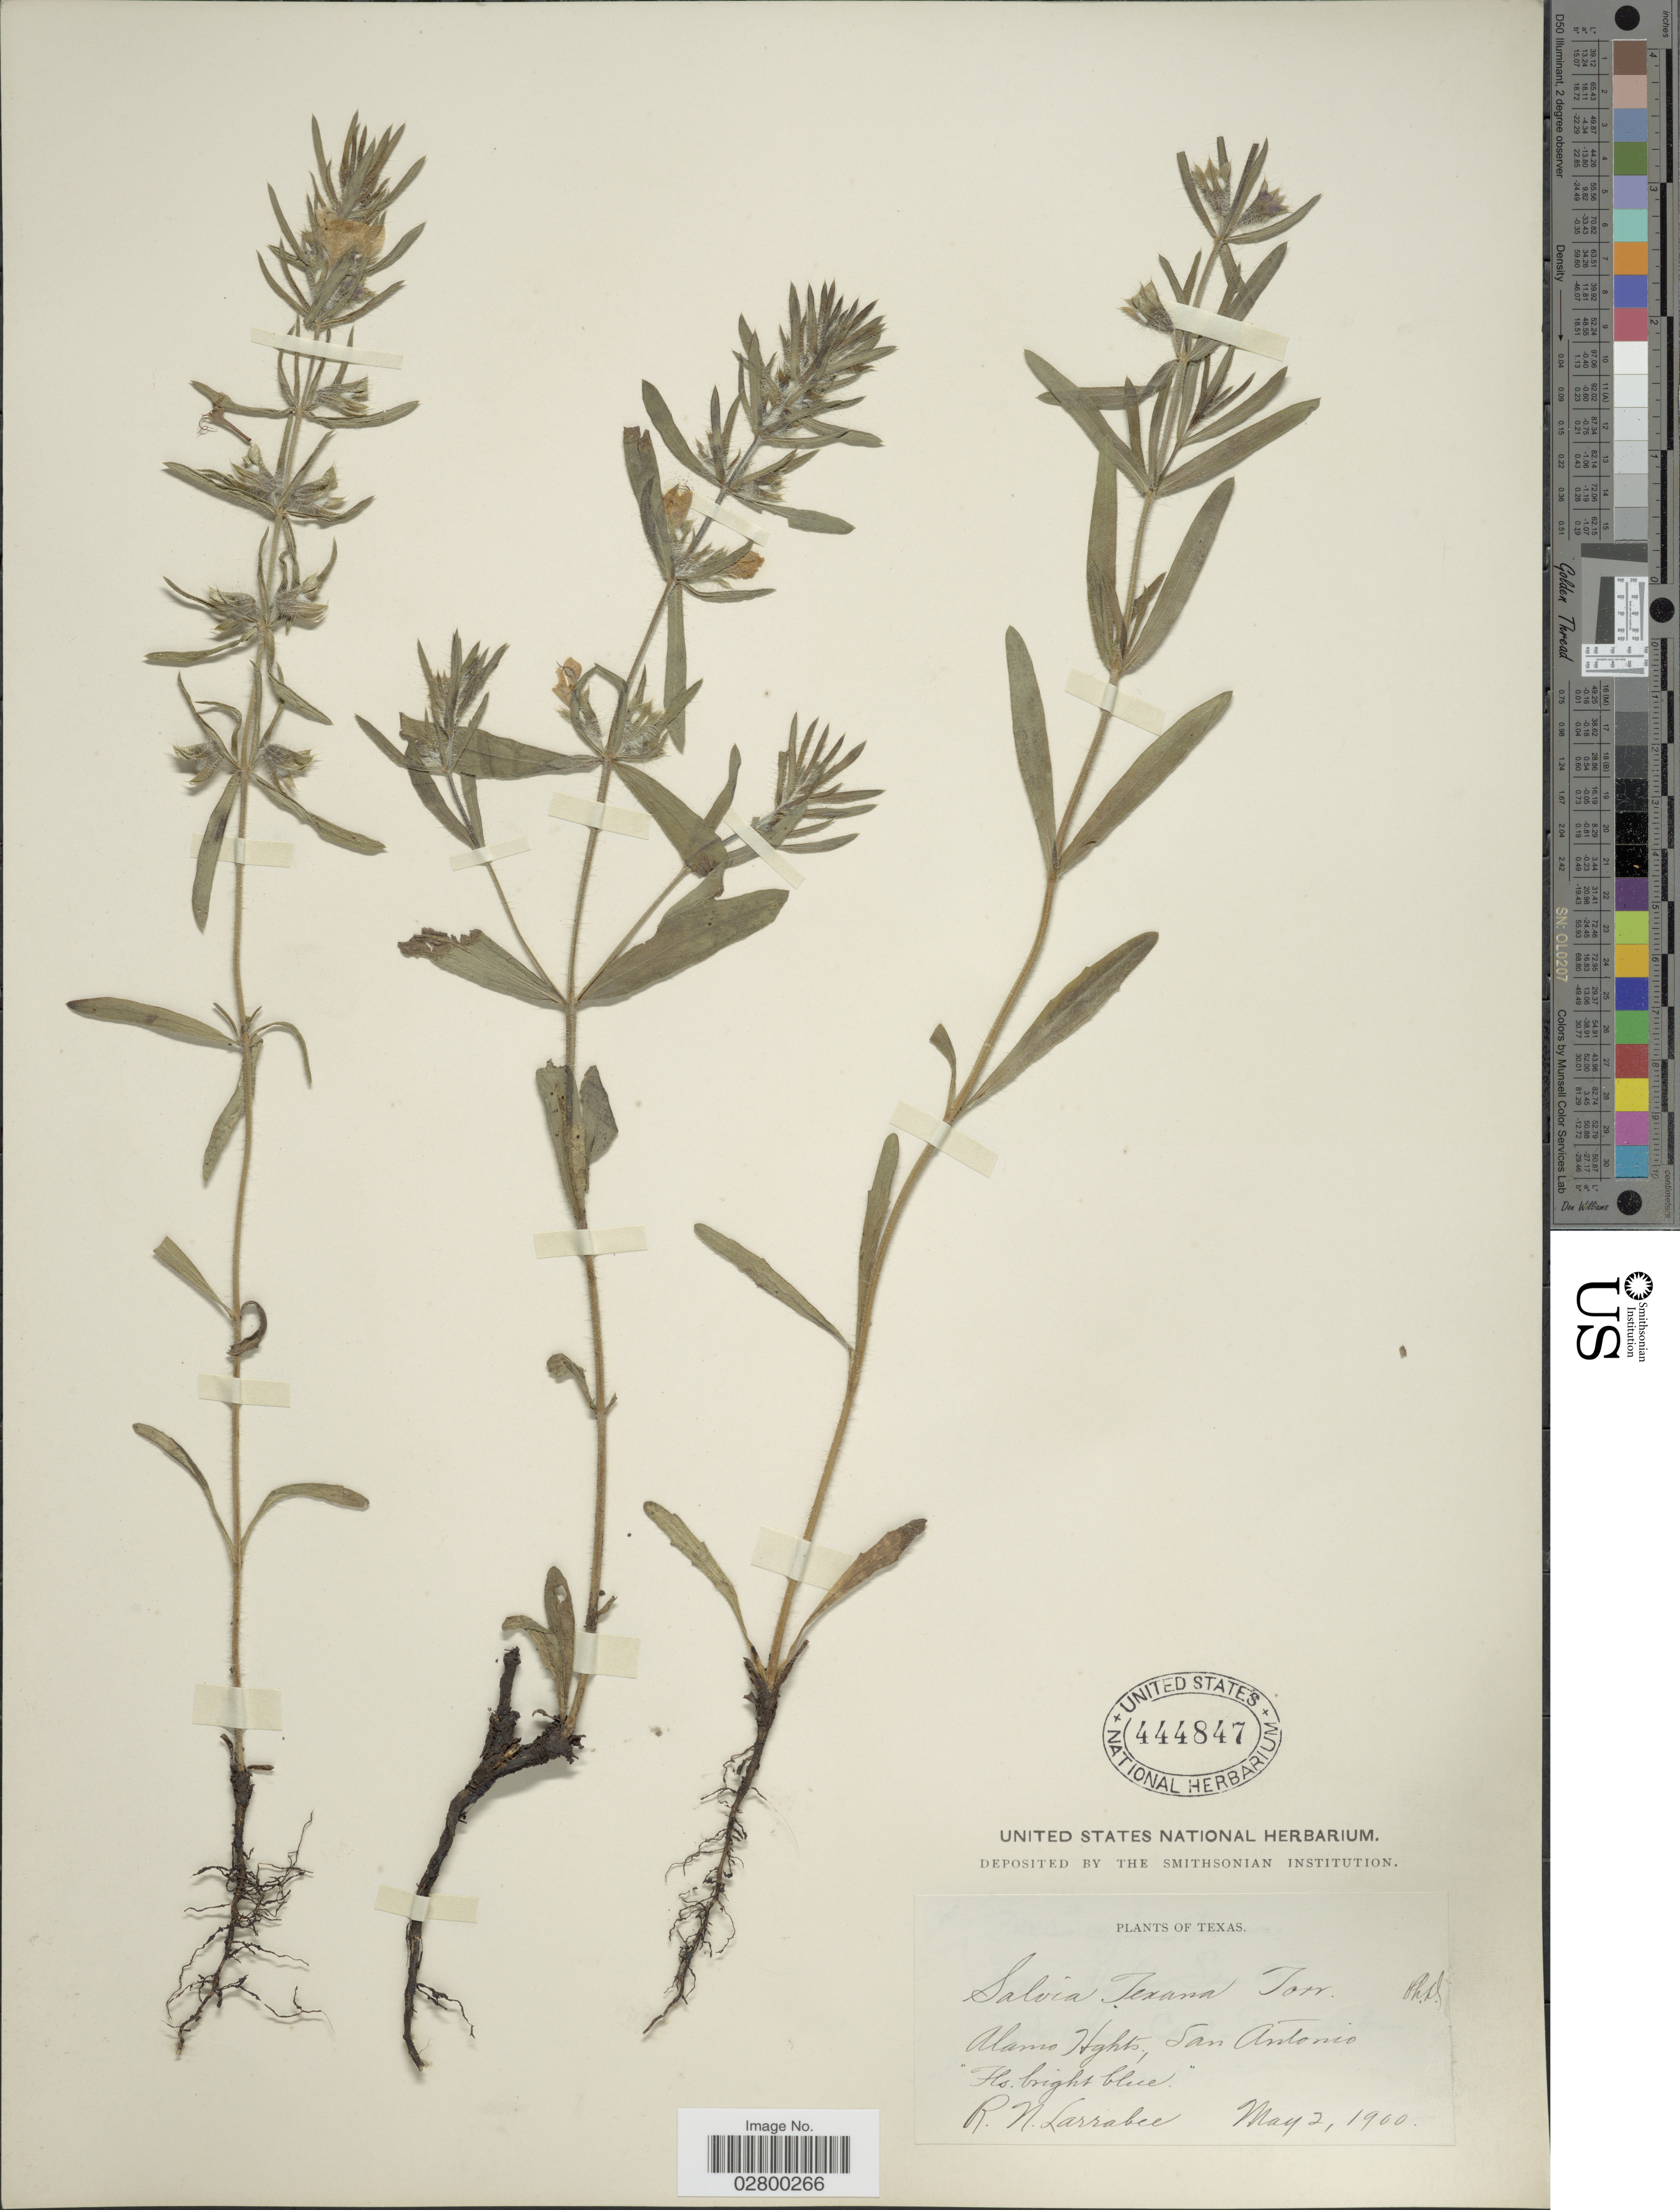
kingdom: Plantae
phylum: Tracheophyta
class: Magnoliopsida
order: Lamiales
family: Lamiaceae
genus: Salvia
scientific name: Salvia texana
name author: (Scheele) Torr.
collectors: R. Larrabee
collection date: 1900-05-02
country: United States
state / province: Texas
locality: Alamo Hghts, San Antonio.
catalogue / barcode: US 444847